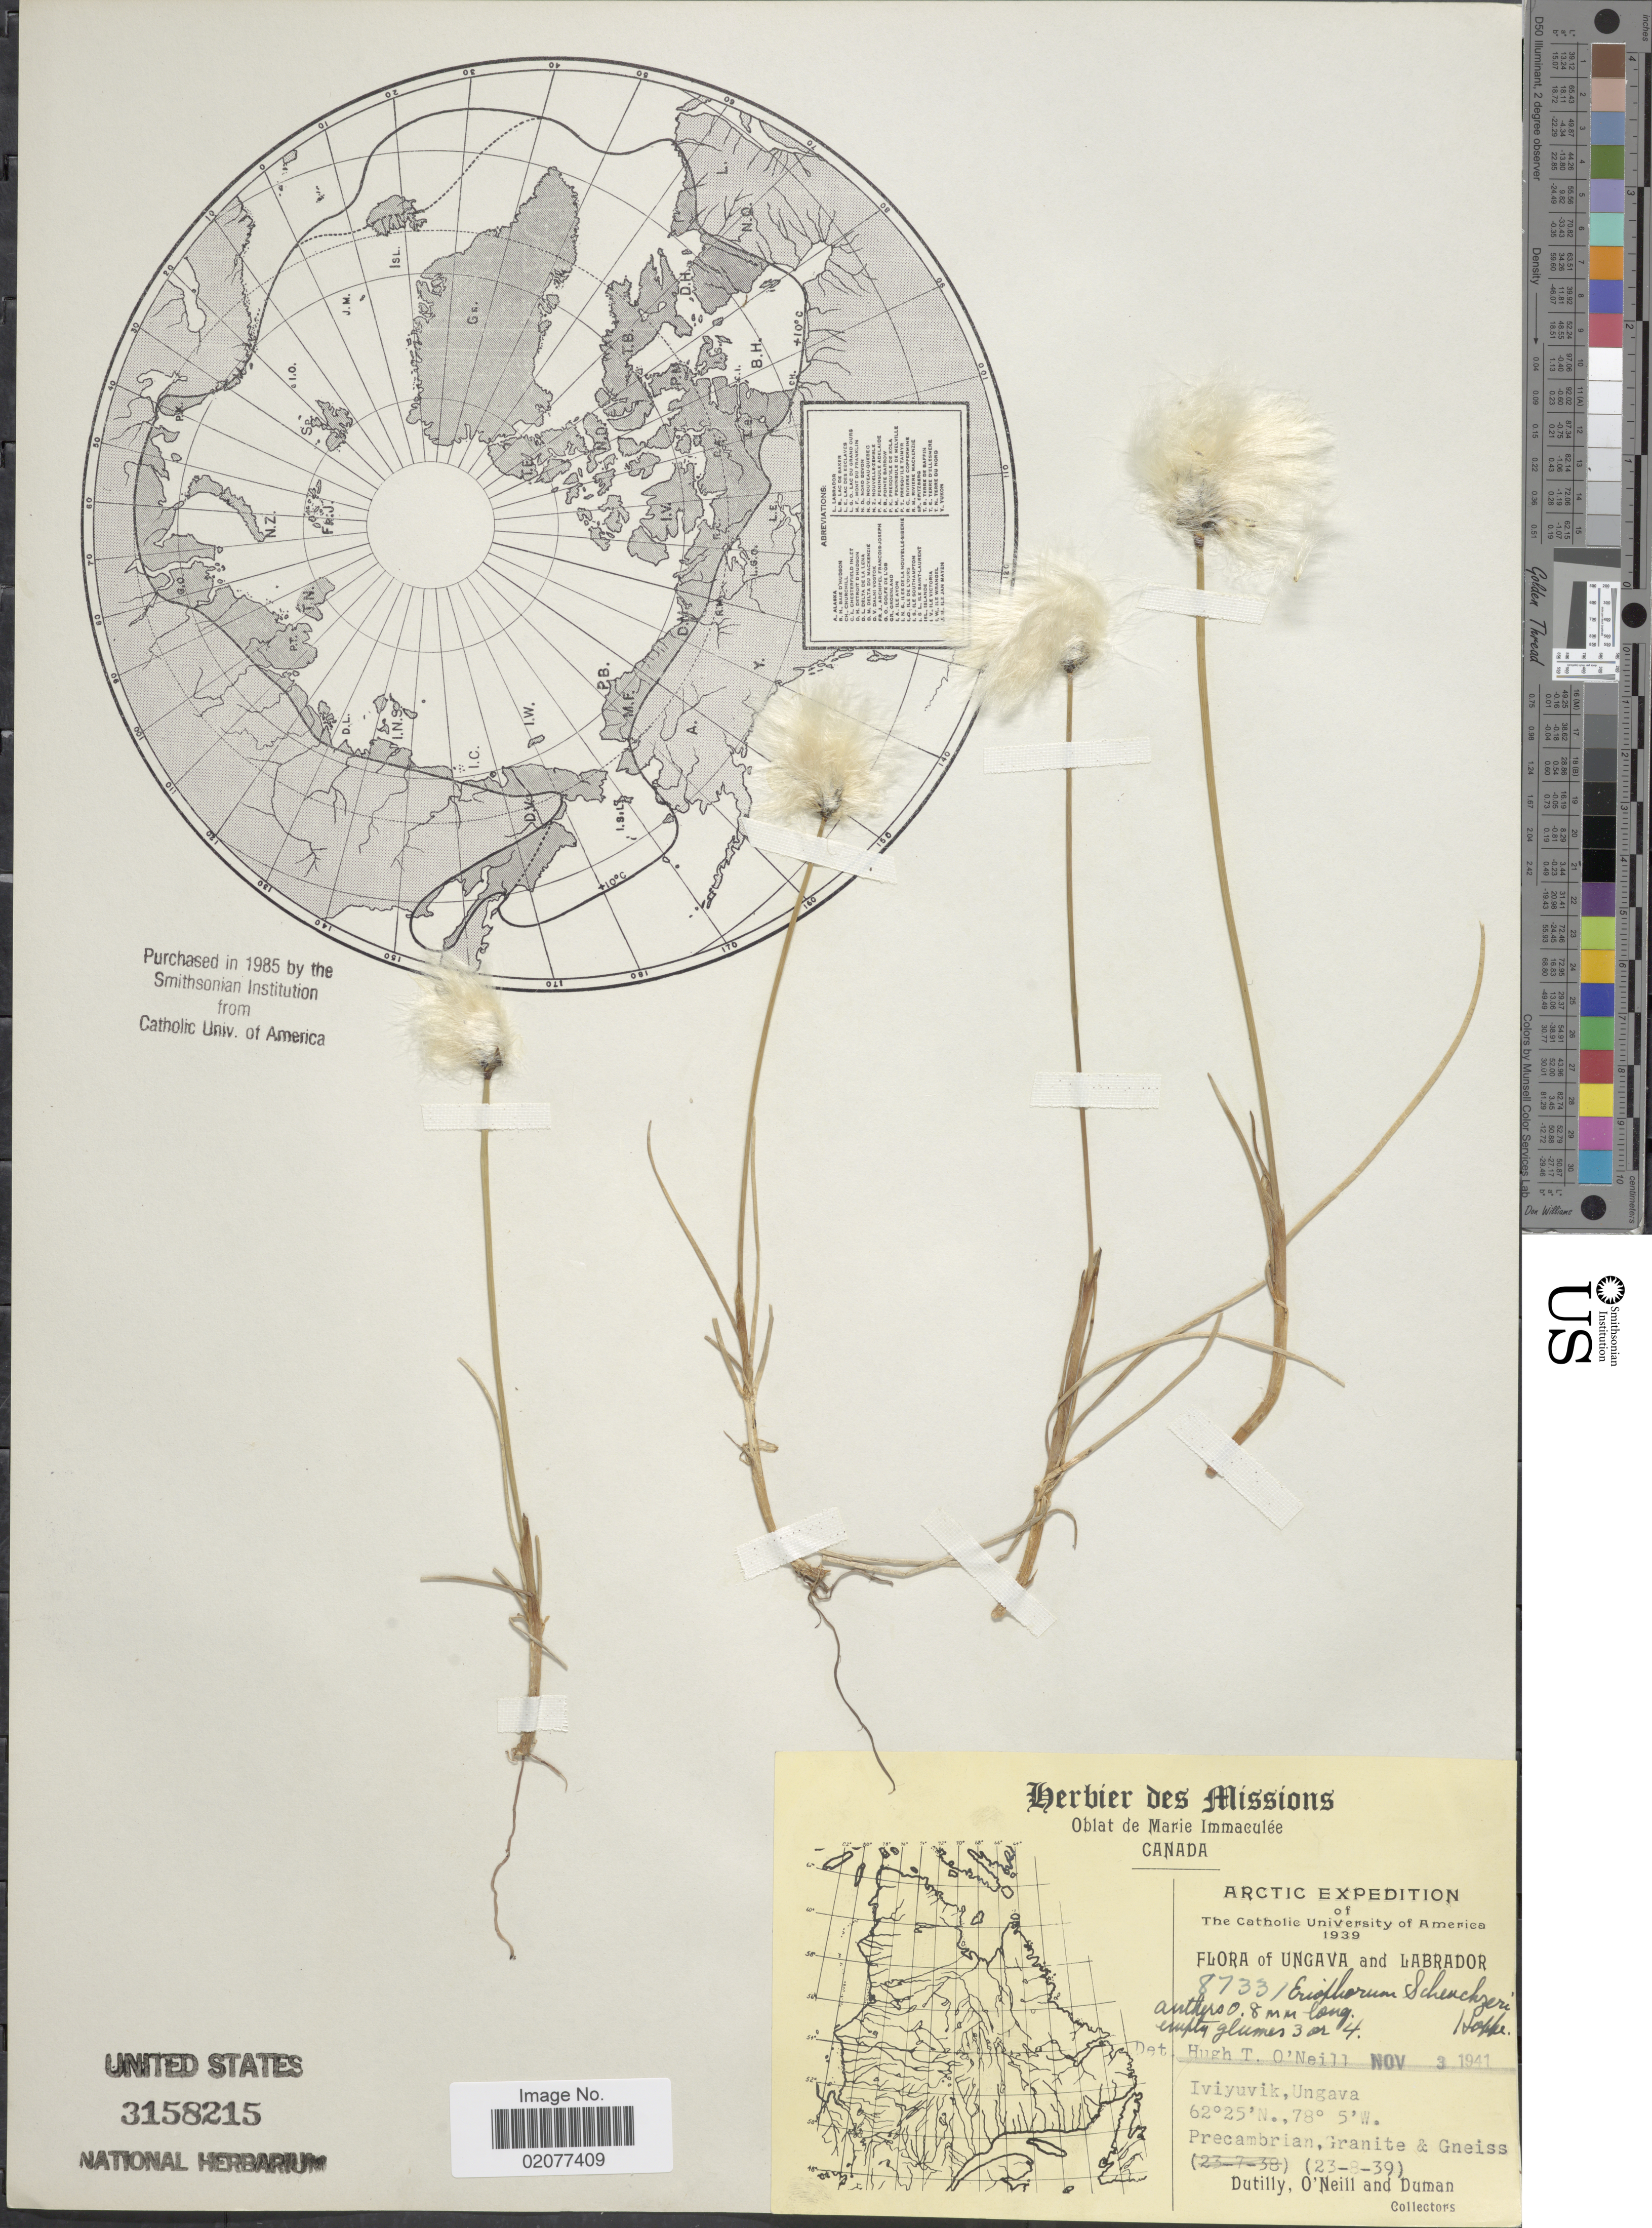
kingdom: Plantae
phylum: Tracheophyta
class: Liliopsida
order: Poales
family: Cyperaceae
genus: Eriophorum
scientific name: Eriophorum scheuchzeri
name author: Hoppe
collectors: -. Dutilly, O' Neill & -. Duman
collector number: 87331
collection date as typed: Transcribed d/m/y: 23/8/39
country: Canada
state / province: Nunavut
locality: Ungava and Labrador Iviyuvik, Ungava.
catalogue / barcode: US 3158215